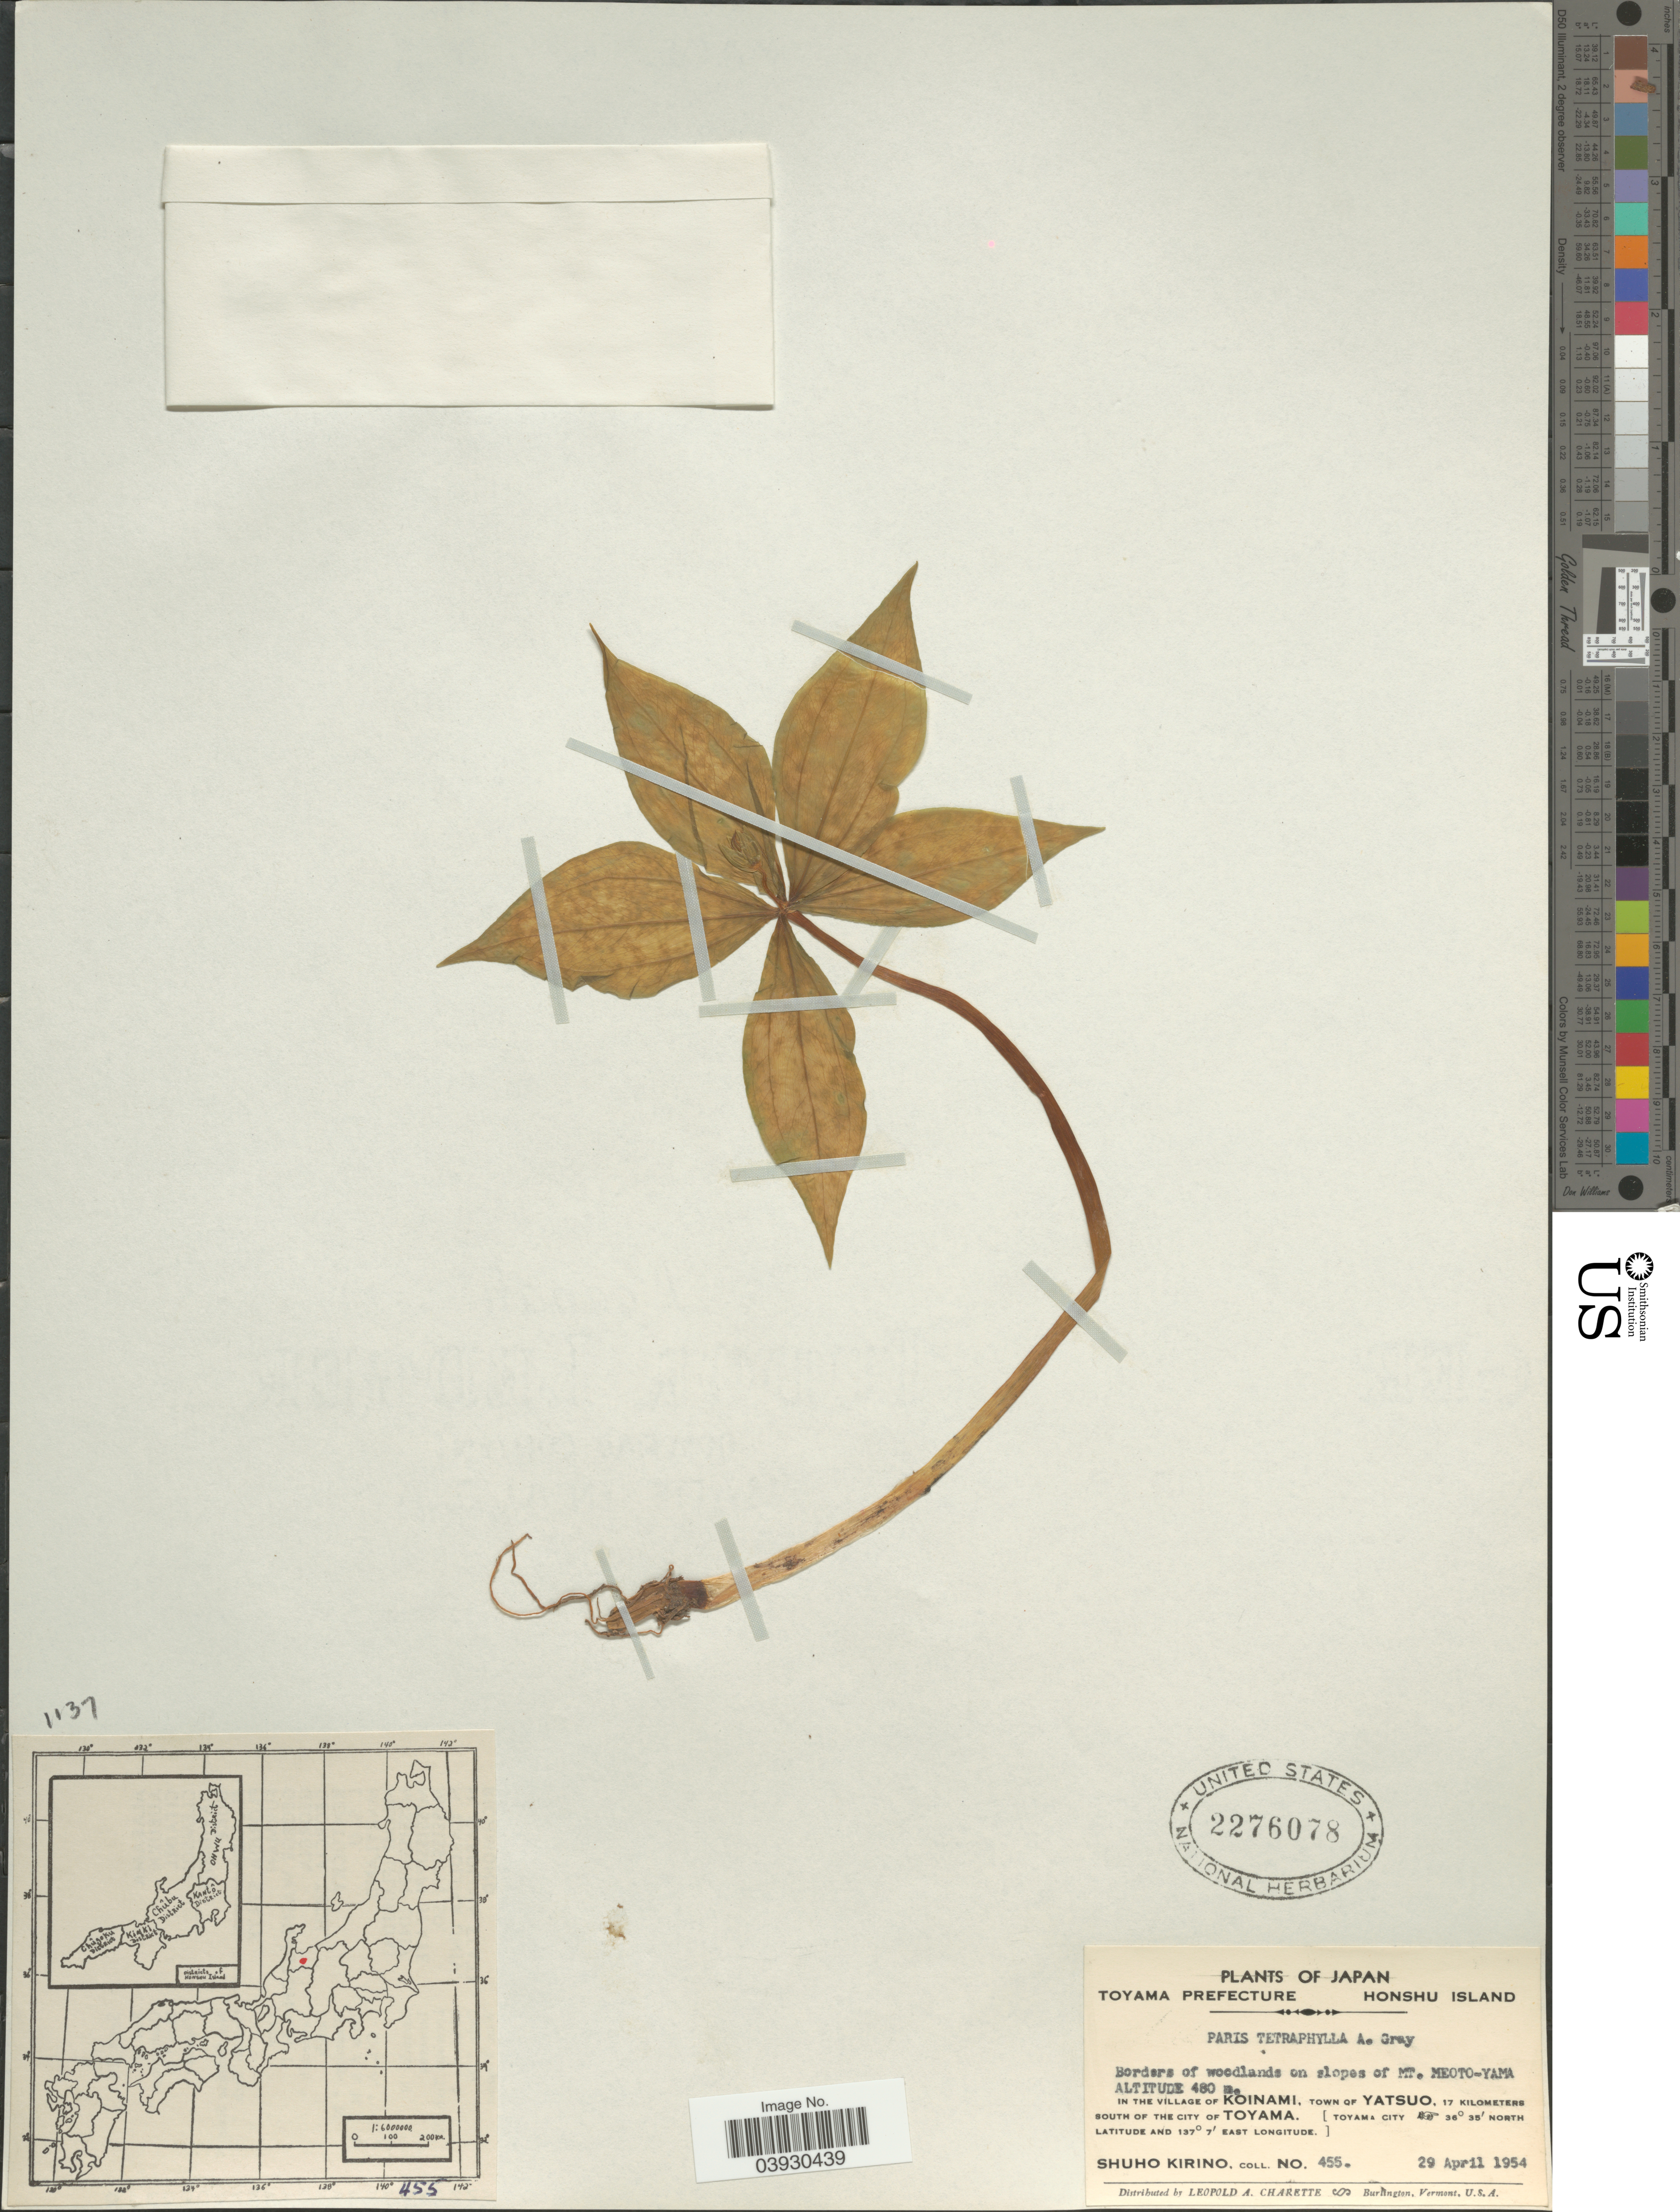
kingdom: Plantae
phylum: Tracheophyta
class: Liliopsida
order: Liliales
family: Melanthiaceae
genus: Paris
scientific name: Paris tetraphylla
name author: A. Gray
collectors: S. Kirino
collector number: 455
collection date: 1954-04-29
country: Japan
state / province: Toyama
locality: Toyama Prefecture, Honshu Island. Borders of woodlands on slopes of Mt. Meoto-Yama. In the village of Koinami, town of Yatsuo, 17 kilometers south of the city of Toyama. [Toyama City].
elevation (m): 480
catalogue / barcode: US 2276078